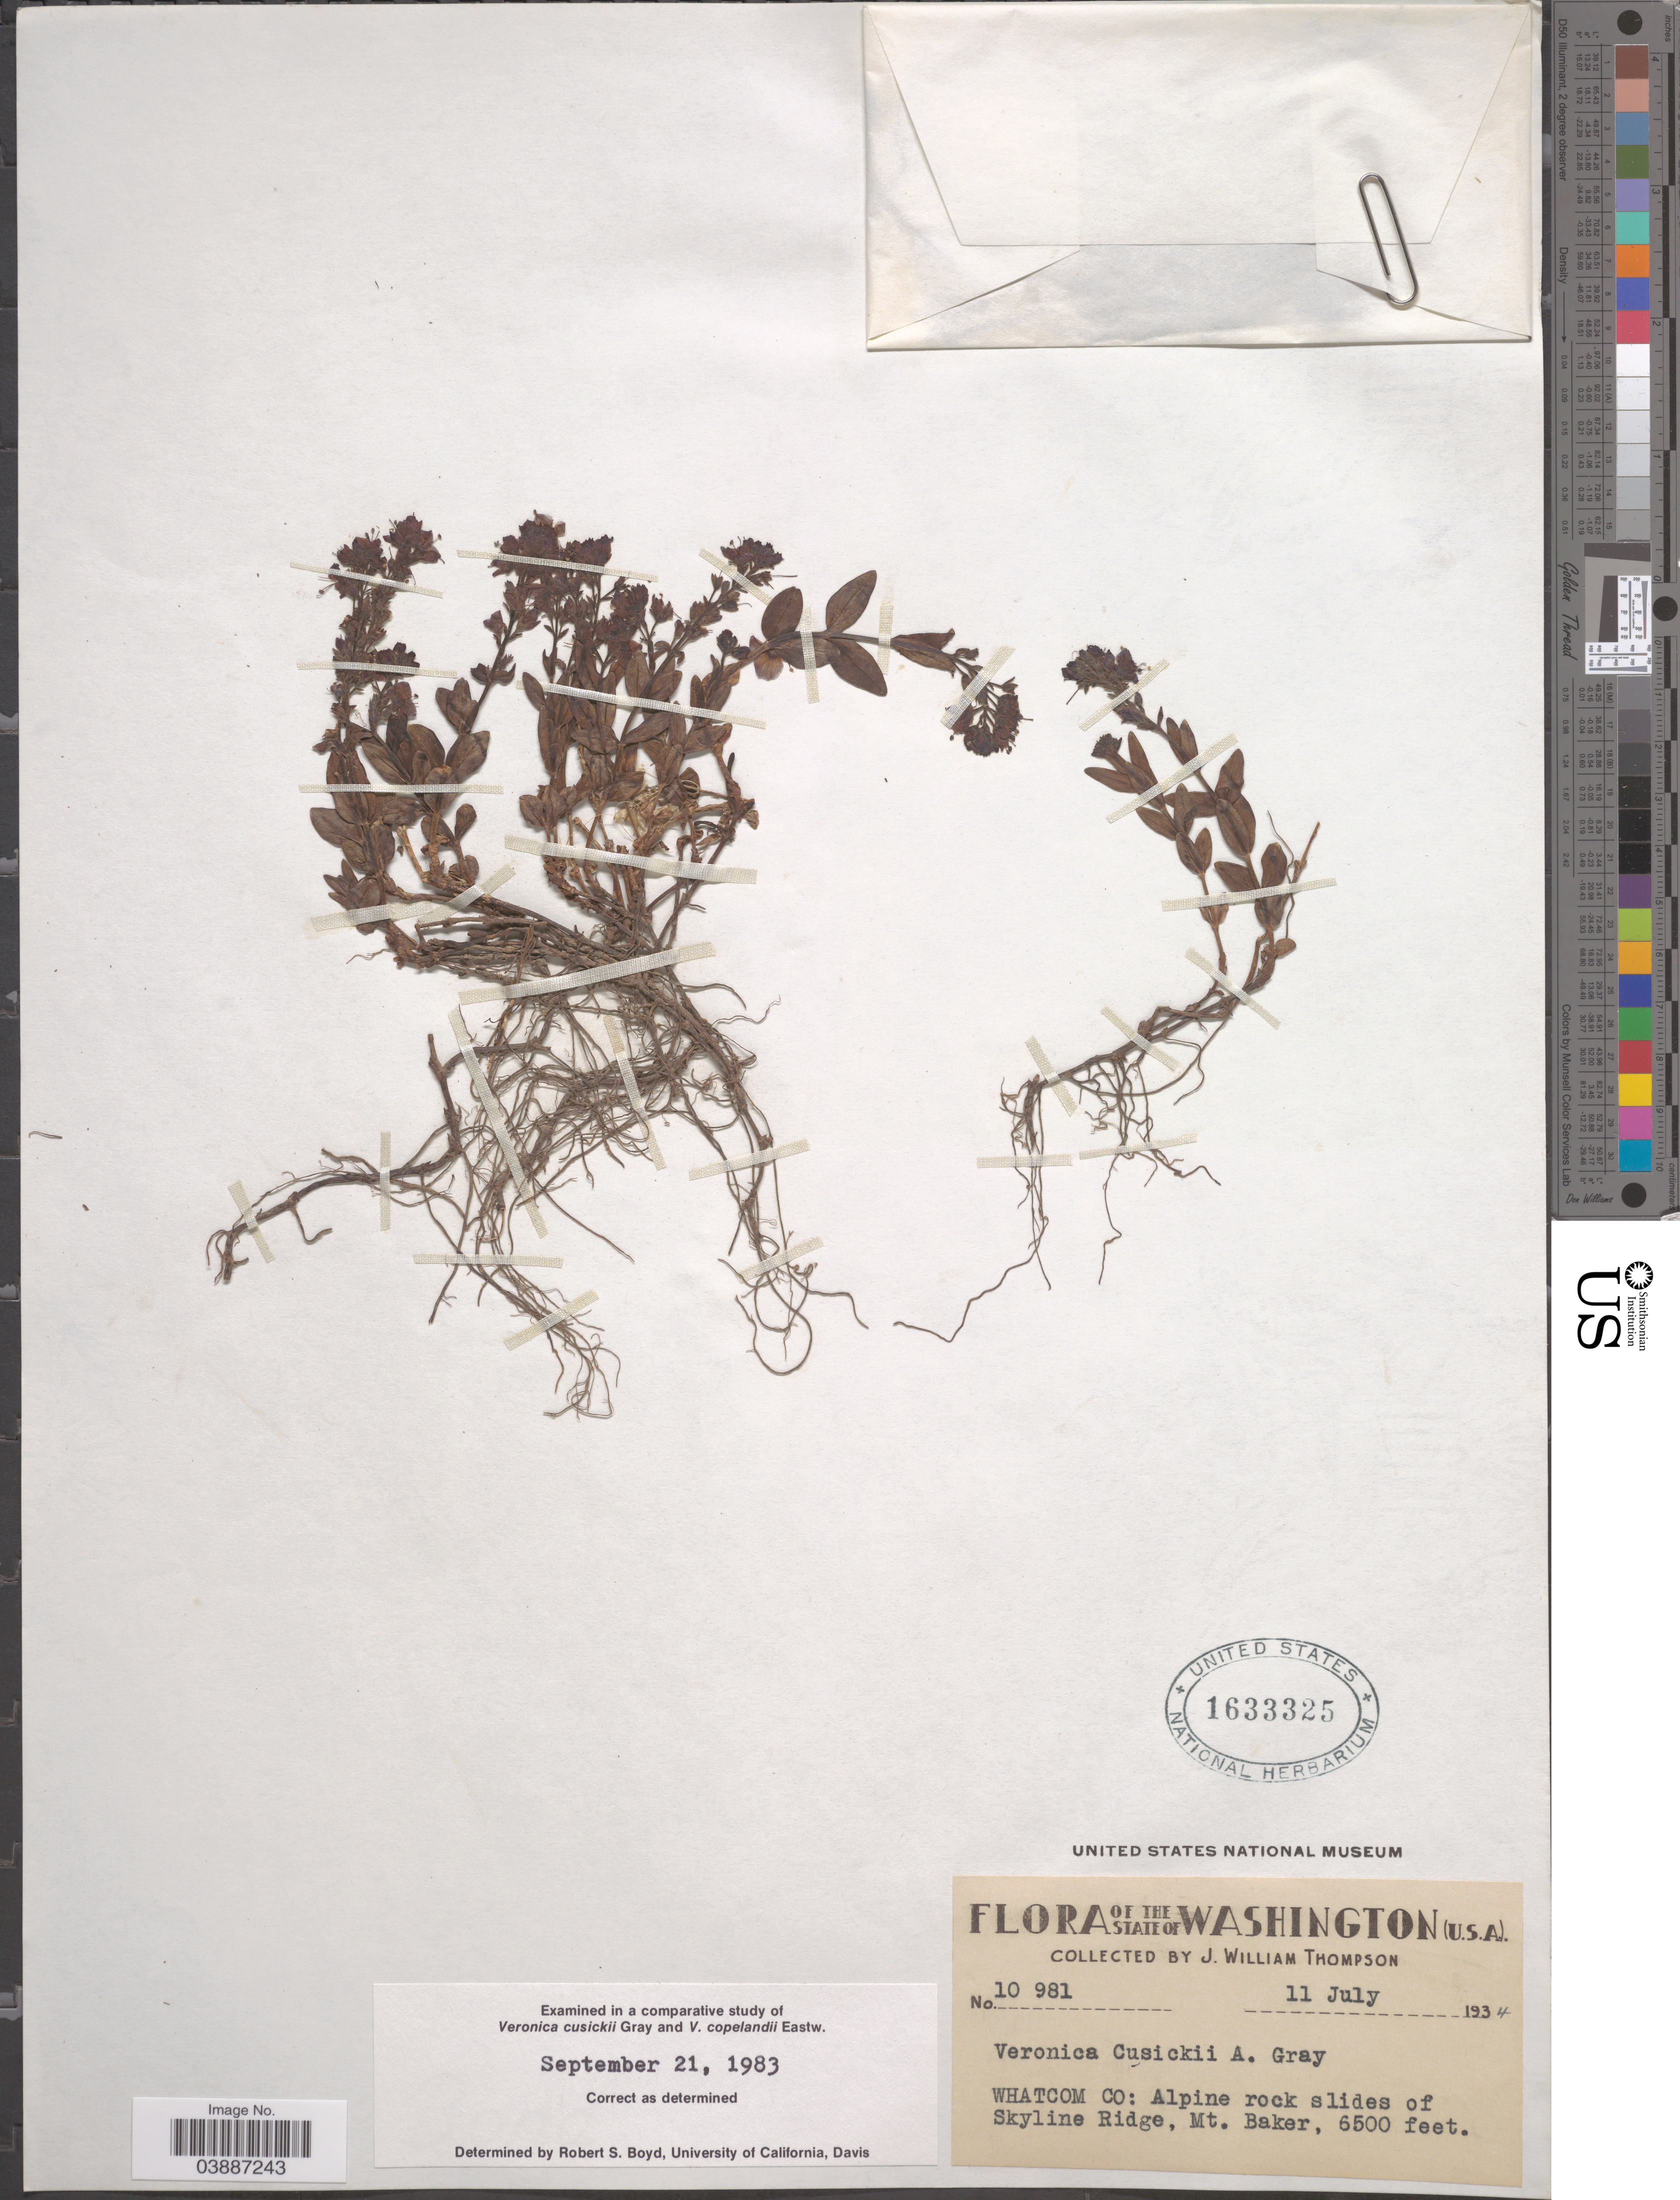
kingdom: Plantae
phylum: Tracheophyta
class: Magnoliopsida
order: Lamiales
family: Plantaginaceae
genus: Veronica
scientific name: Veronica cusickii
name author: A. Gray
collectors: J. W. Thompson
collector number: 10981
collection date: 1934-07-11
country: United States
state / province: Washington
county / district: Whitman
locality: Whatcom Co: Alpine rock slides of Skyline Ridge, Mt. Baker.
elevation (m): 1981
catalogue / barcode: US 1633325